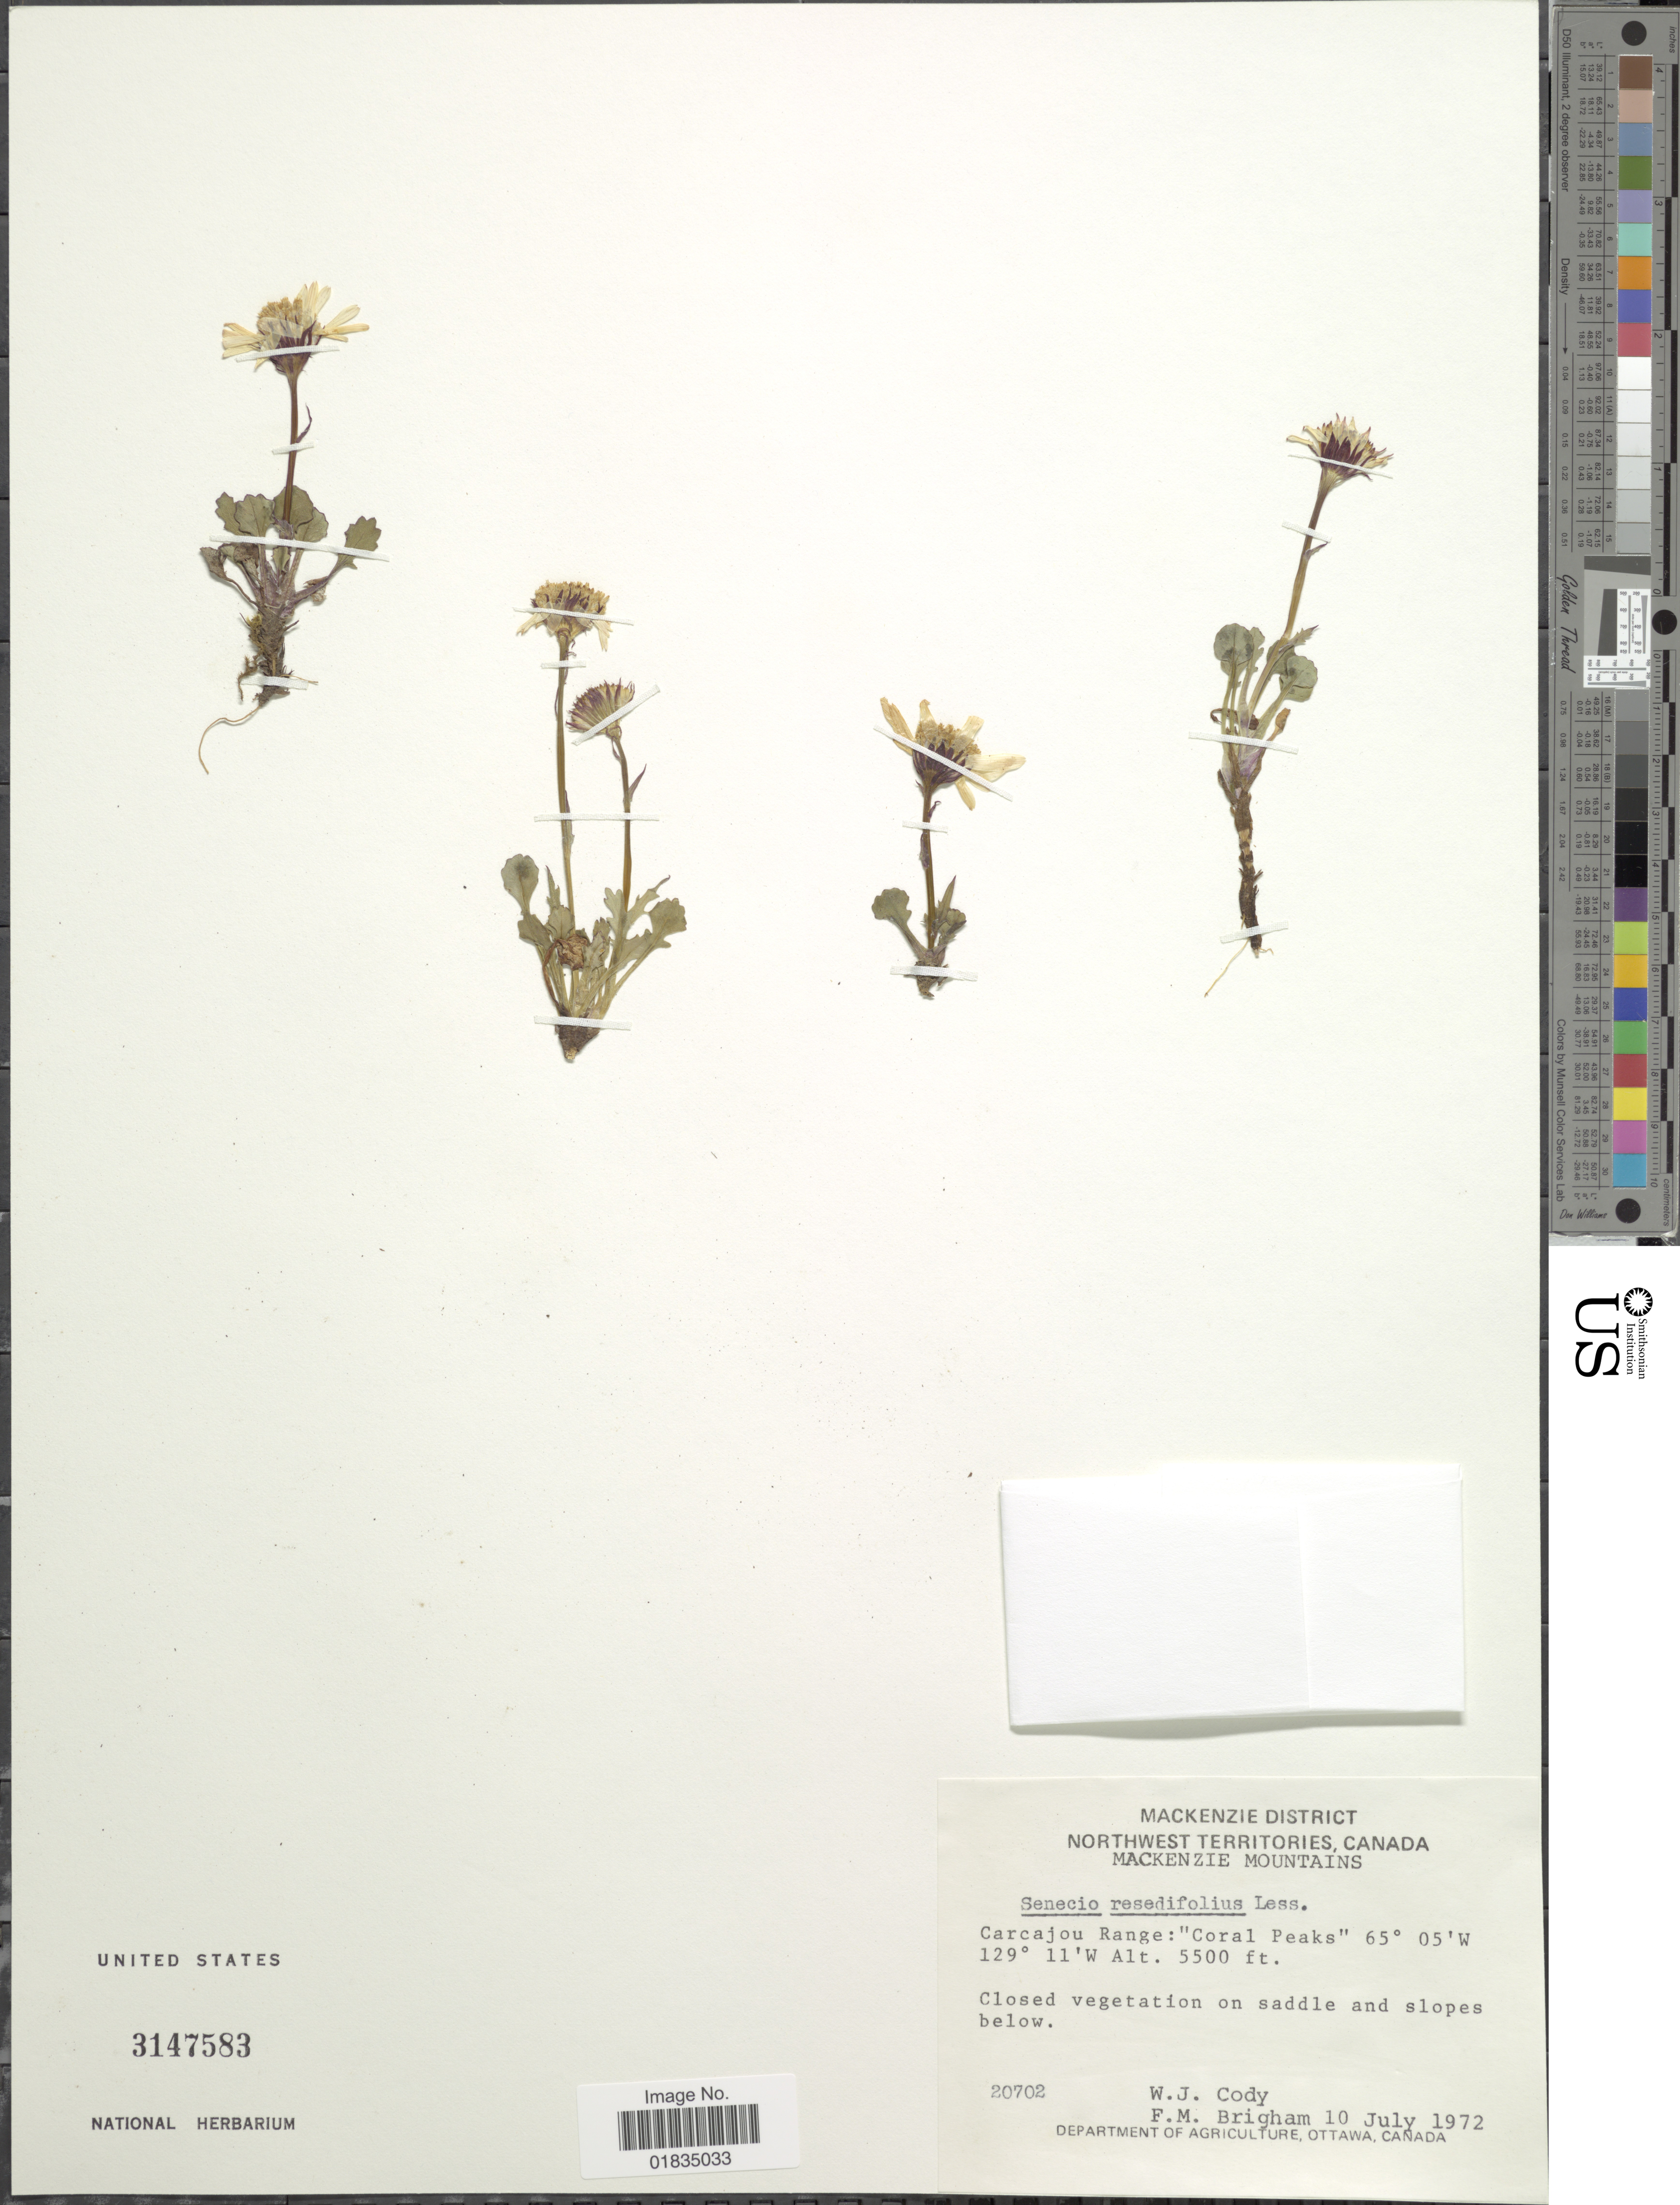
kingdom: Plantae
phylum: Tracheophyta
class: Magnoliopsida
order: Asterales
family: Asteraceae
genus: Packera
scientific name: Packera heterophylla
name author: (Fisch.) E. Wiebe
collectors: W. Cody & F. Brigham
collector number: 20702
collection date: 1972-07-10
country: Canada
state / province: Northwest Territories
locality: Mackenzie Mountains, Carcajou Range: "Coral Peaks"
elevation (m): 1676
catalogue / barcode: US 3147583